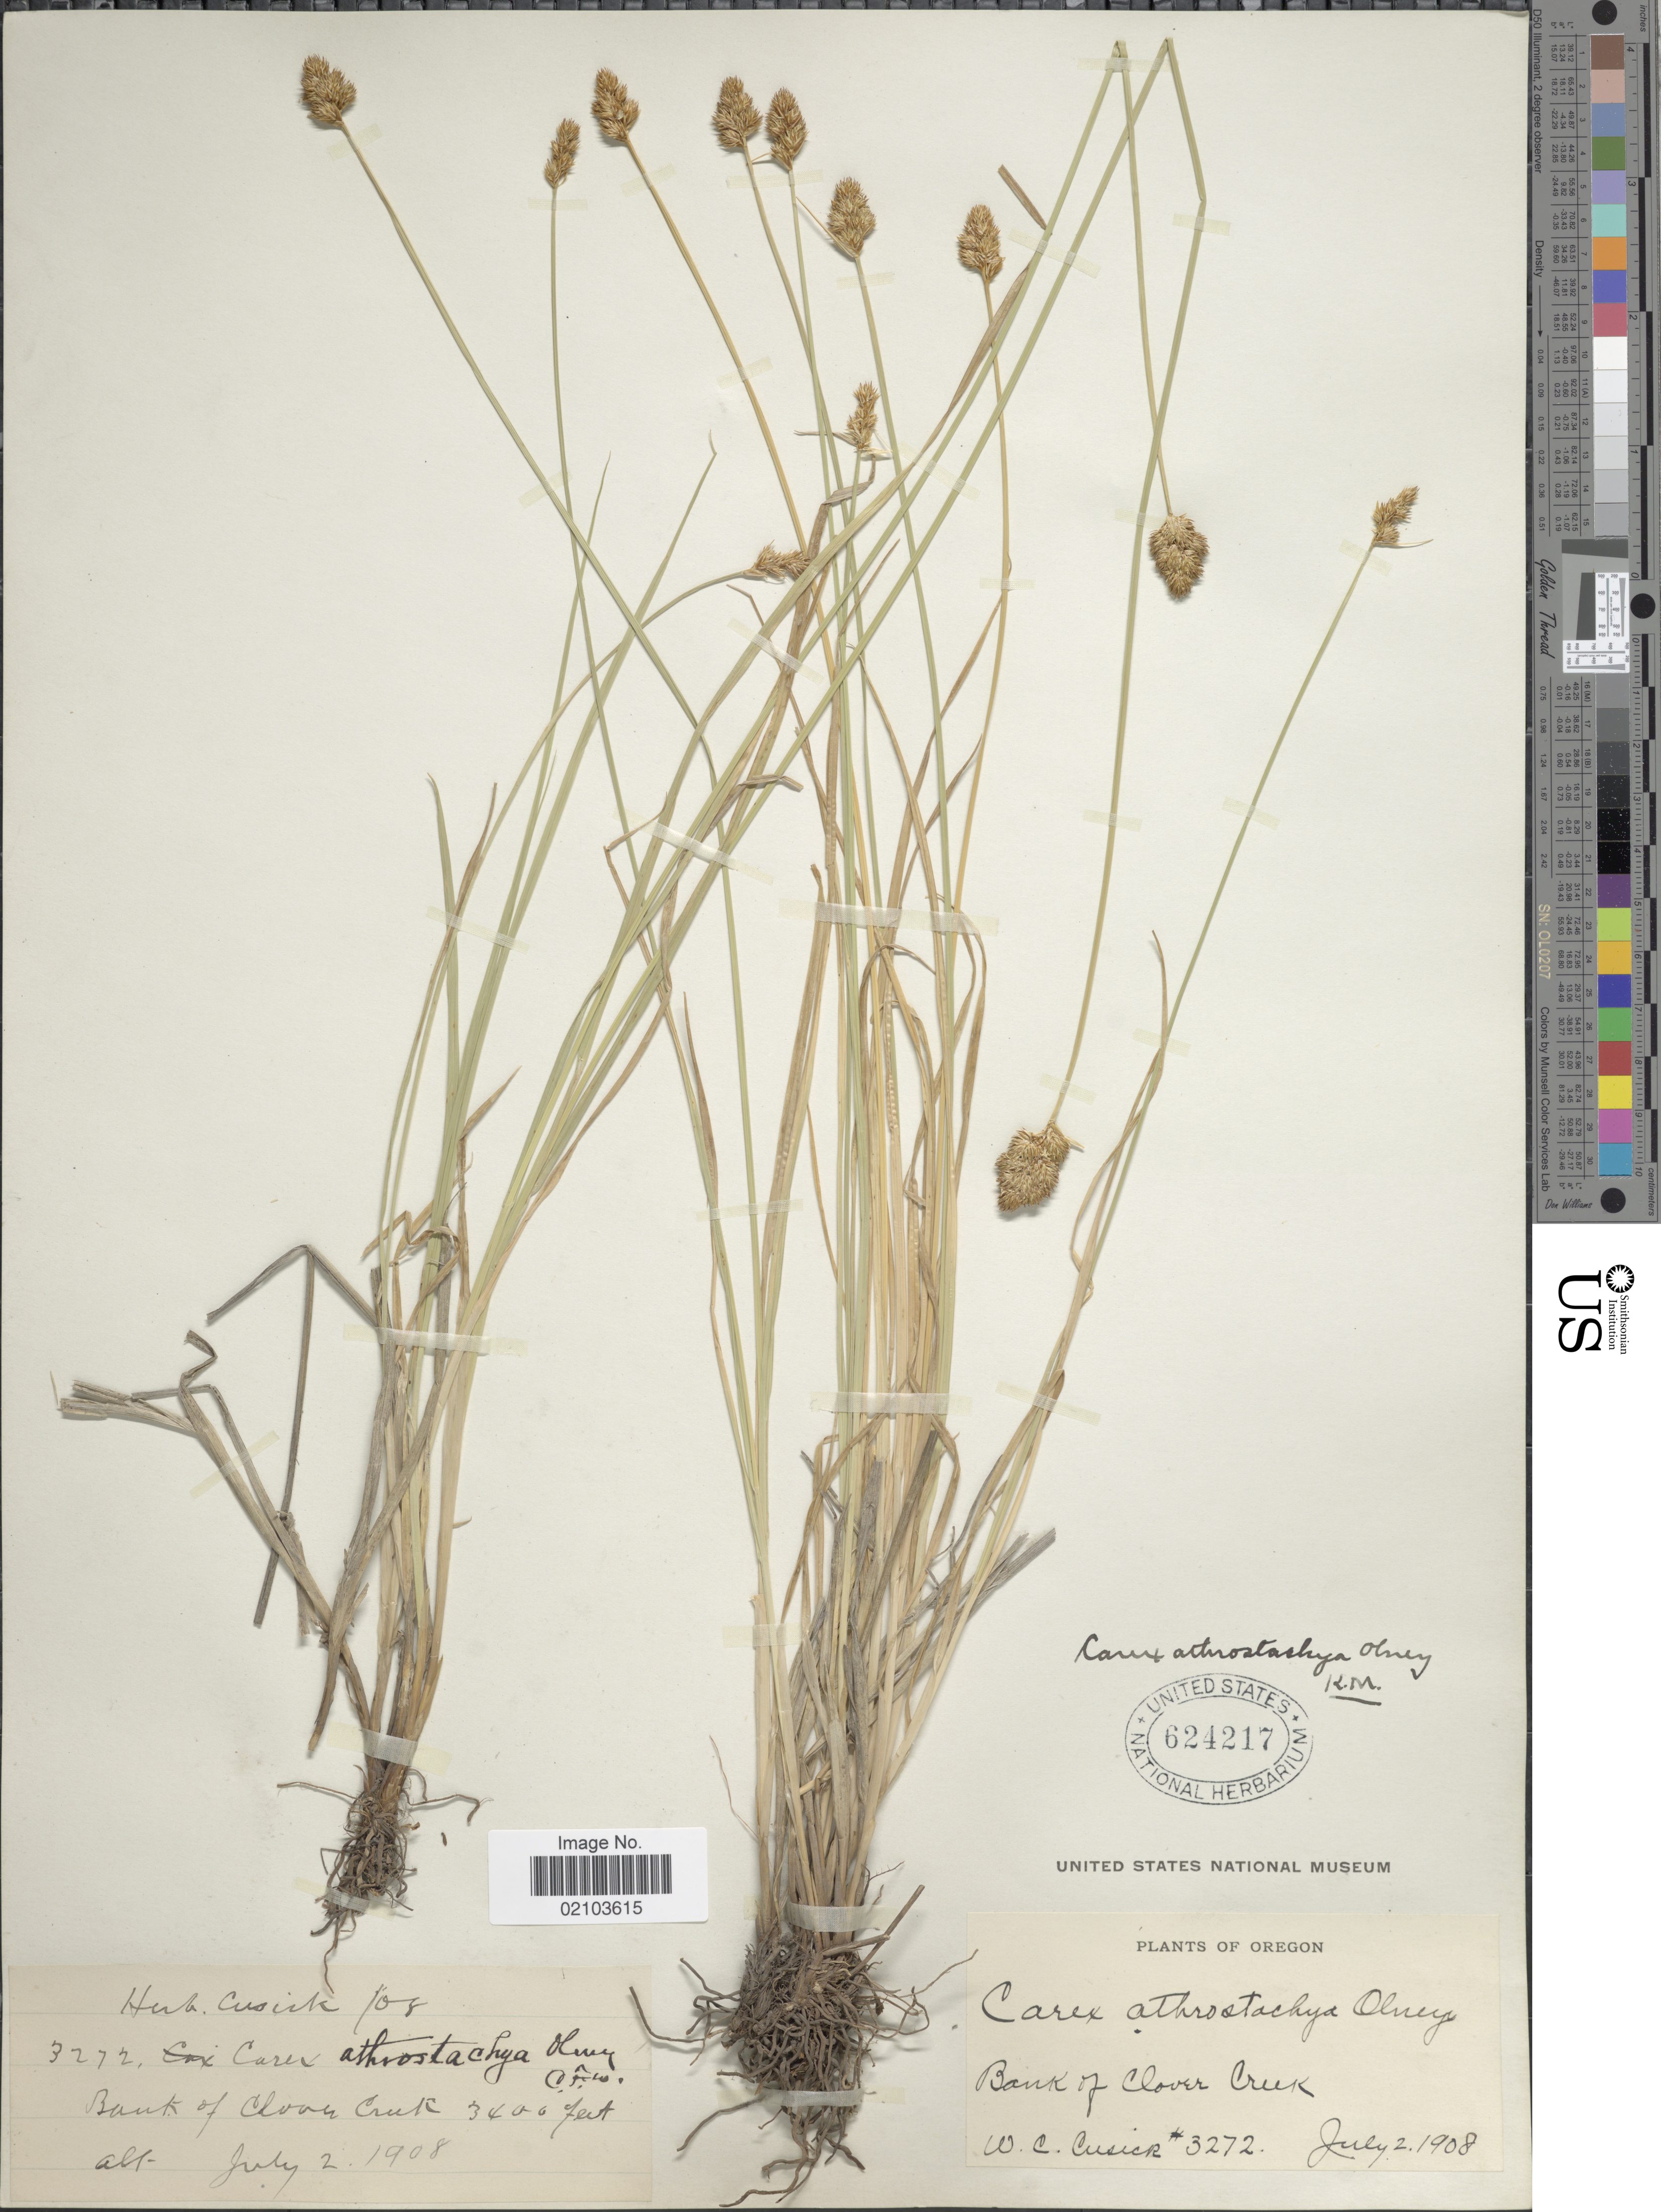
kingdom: Plantae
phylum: Tracheophyta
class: Liliopsida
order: Poales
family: Cyperaceae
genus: Carex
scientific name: Carex athrostachya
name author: Olney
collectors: W. C. Cusick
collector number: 3272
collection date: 1908-07-02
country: United States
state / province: Oregon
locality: Clover Creek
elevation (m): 1036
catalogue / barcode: US 624217